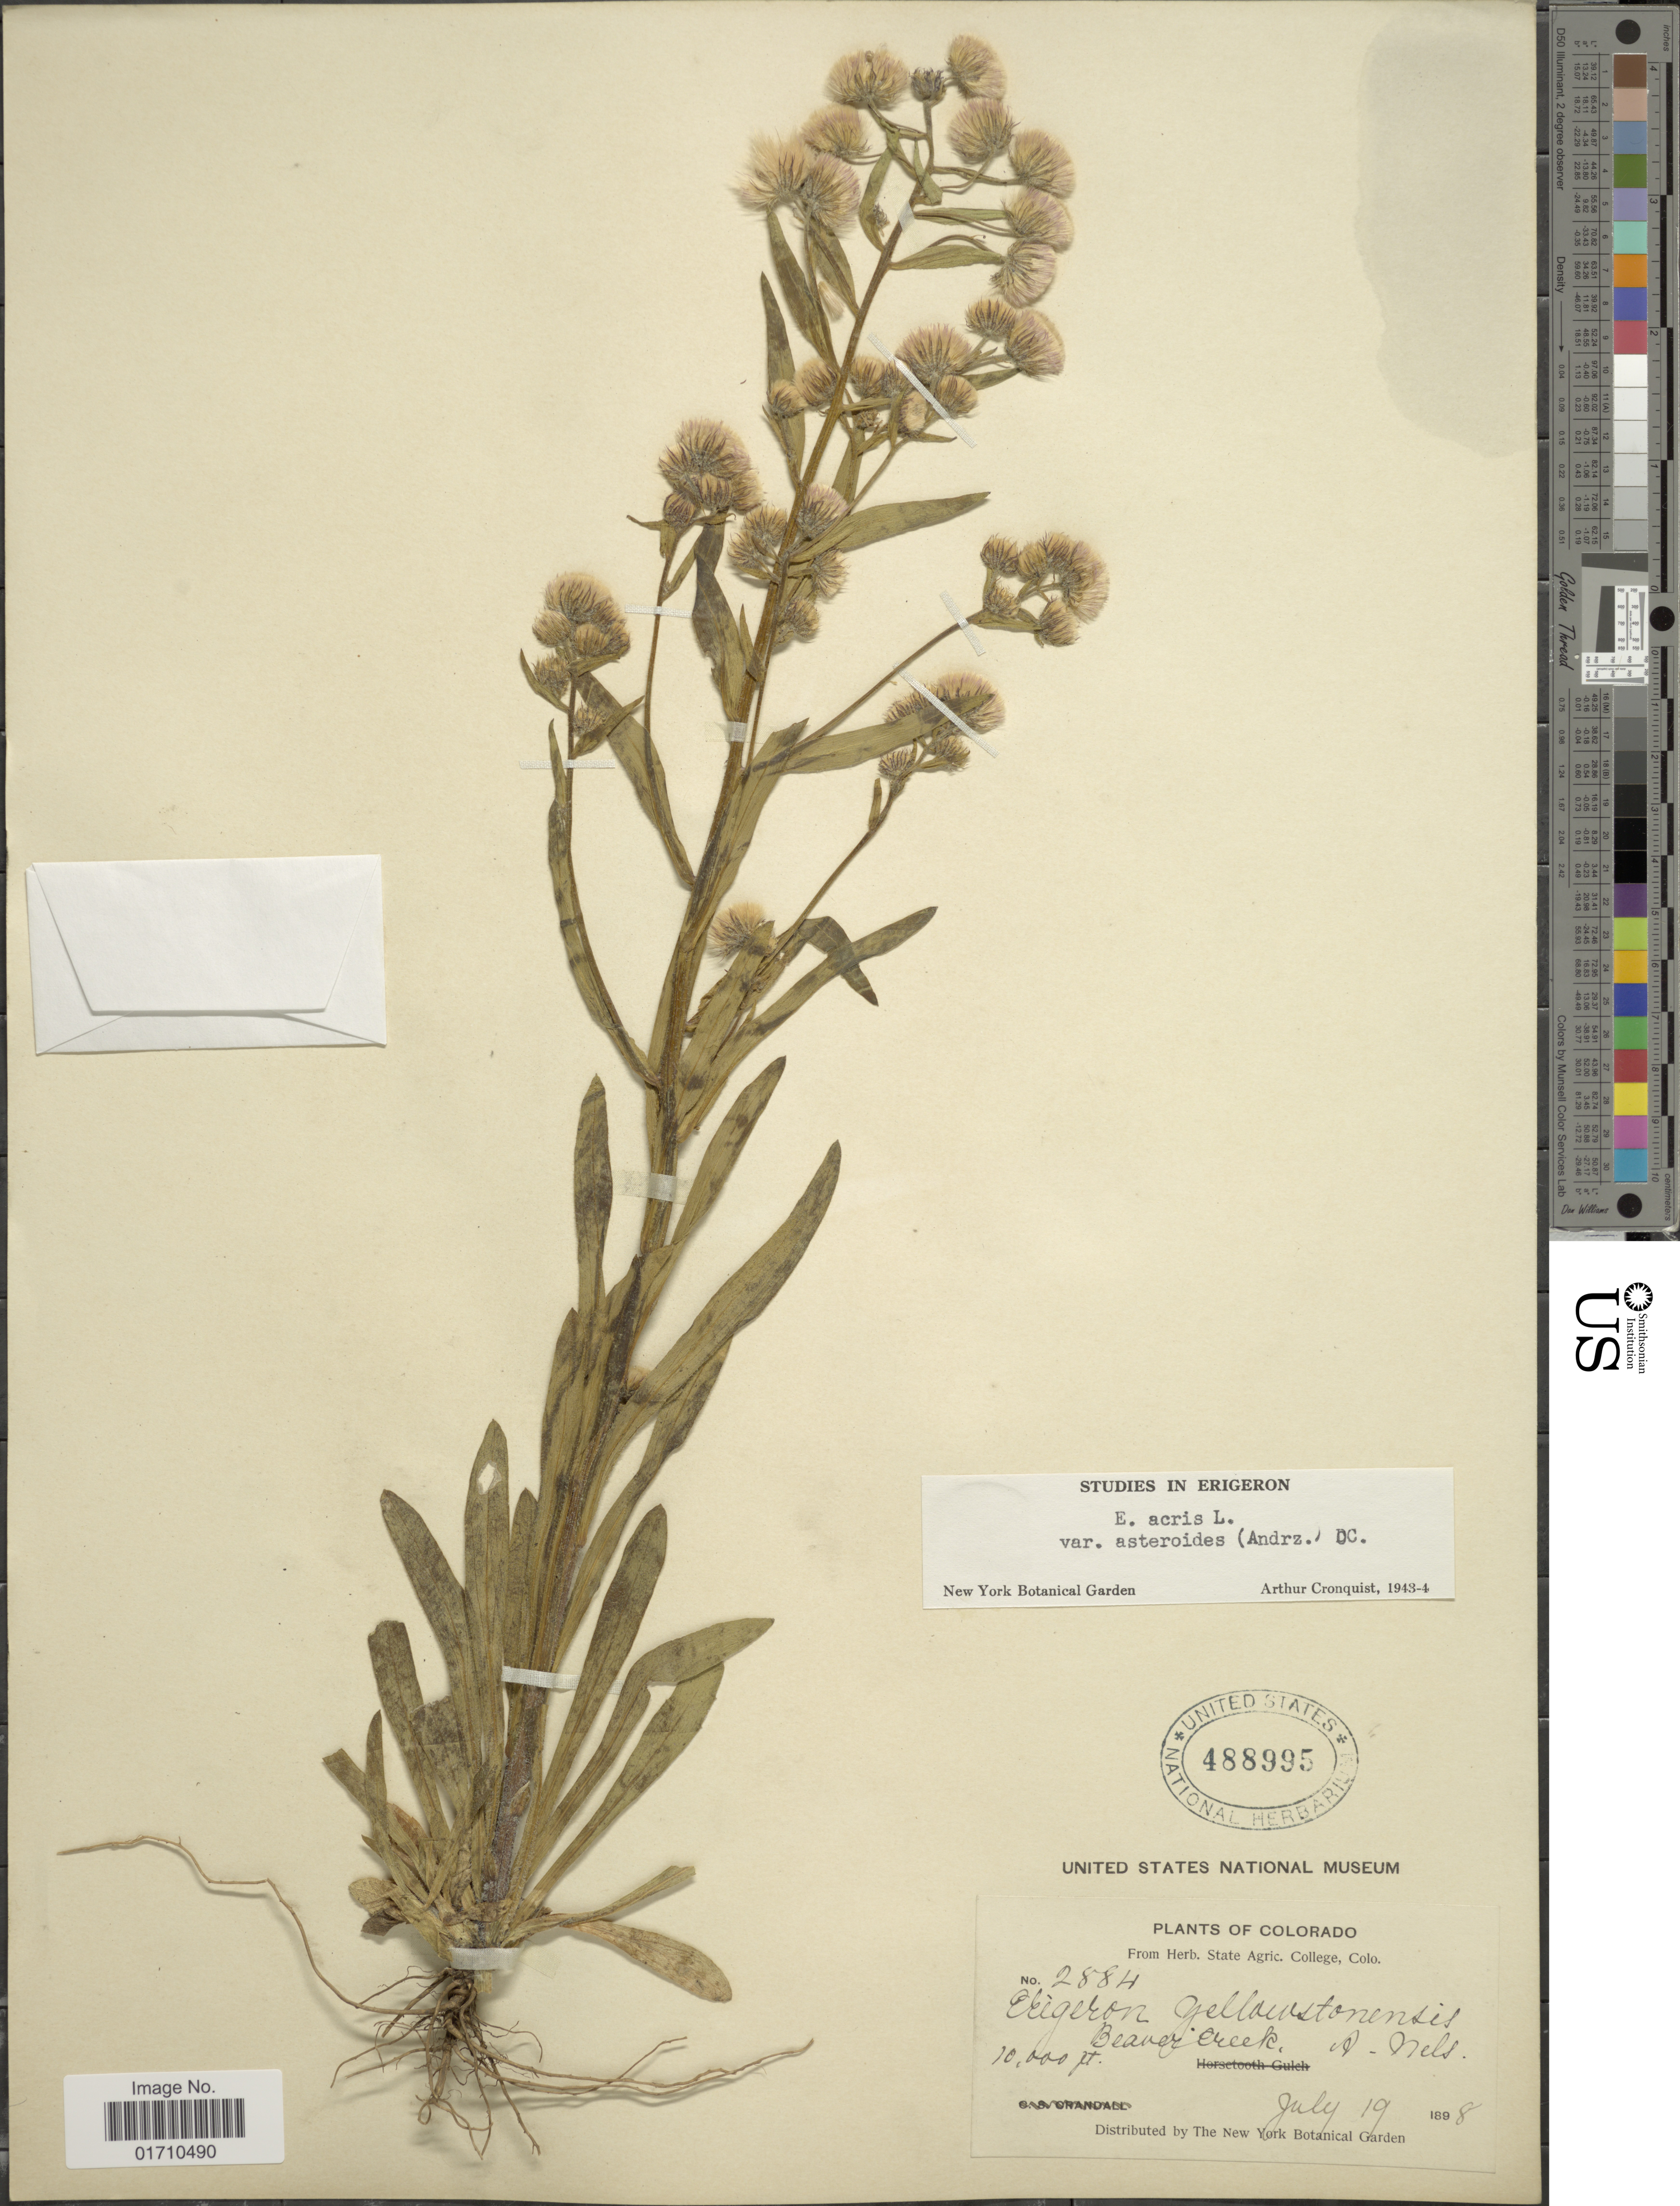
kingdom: Plantae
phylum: Tracheophyta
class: Magnoliopsida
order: Asterales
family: Asteraceae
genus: Erigeron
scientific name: Erigeron acris var. asteroides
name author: (Andrz.) DC.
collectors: ex herb. State Agric. College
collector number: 2884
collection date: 1898-07-19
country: United States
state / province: Colorado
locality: Beaver Creek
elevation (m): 3048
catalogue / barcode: US 488995